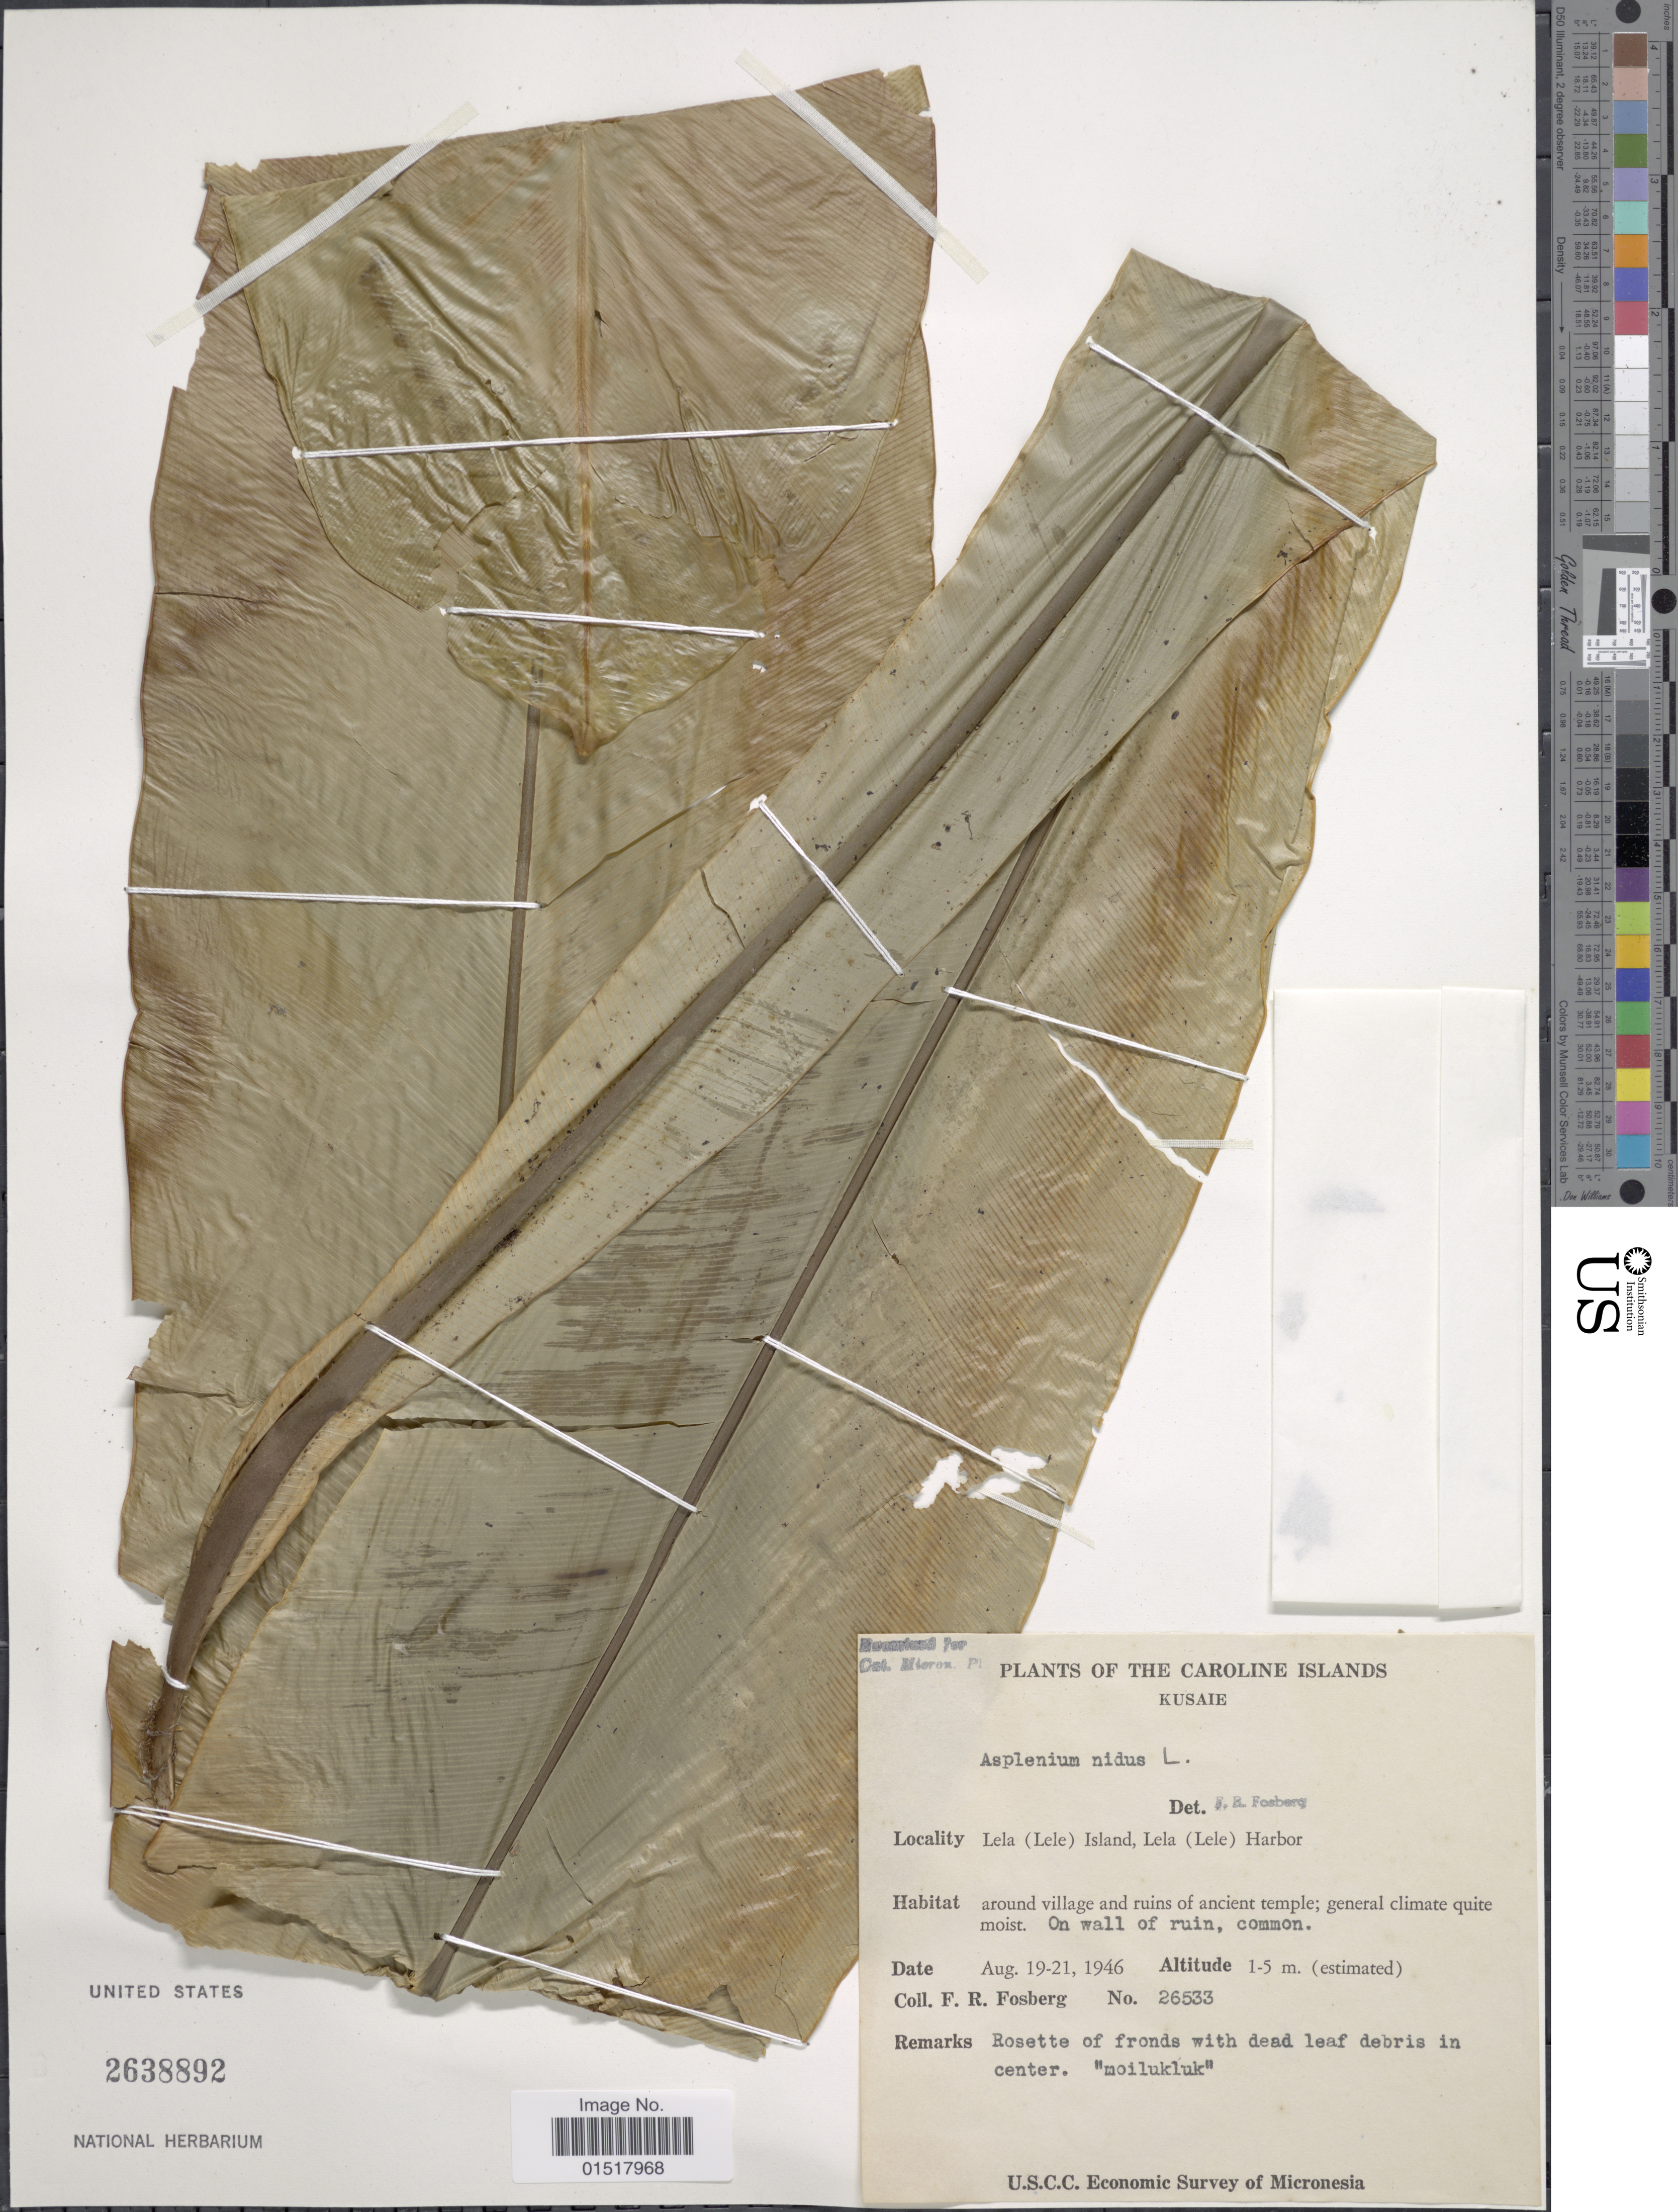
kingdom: Plantae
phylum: Tracheophyta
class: Polypodiopsida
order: Polypodiales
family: Aspleniaceae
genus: Asplenium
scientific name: Asplenium nidus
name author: L.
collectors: F. R. Fosberg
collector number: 26533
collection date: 1946-08-19/1946-08-21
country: Micronesia, Federated States of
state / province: Kosrae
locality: Caroline Islands. Kusaie. Lela (Lele) Island, Lela (Lele) Harbor.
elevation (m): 1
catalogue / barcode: US 2638892